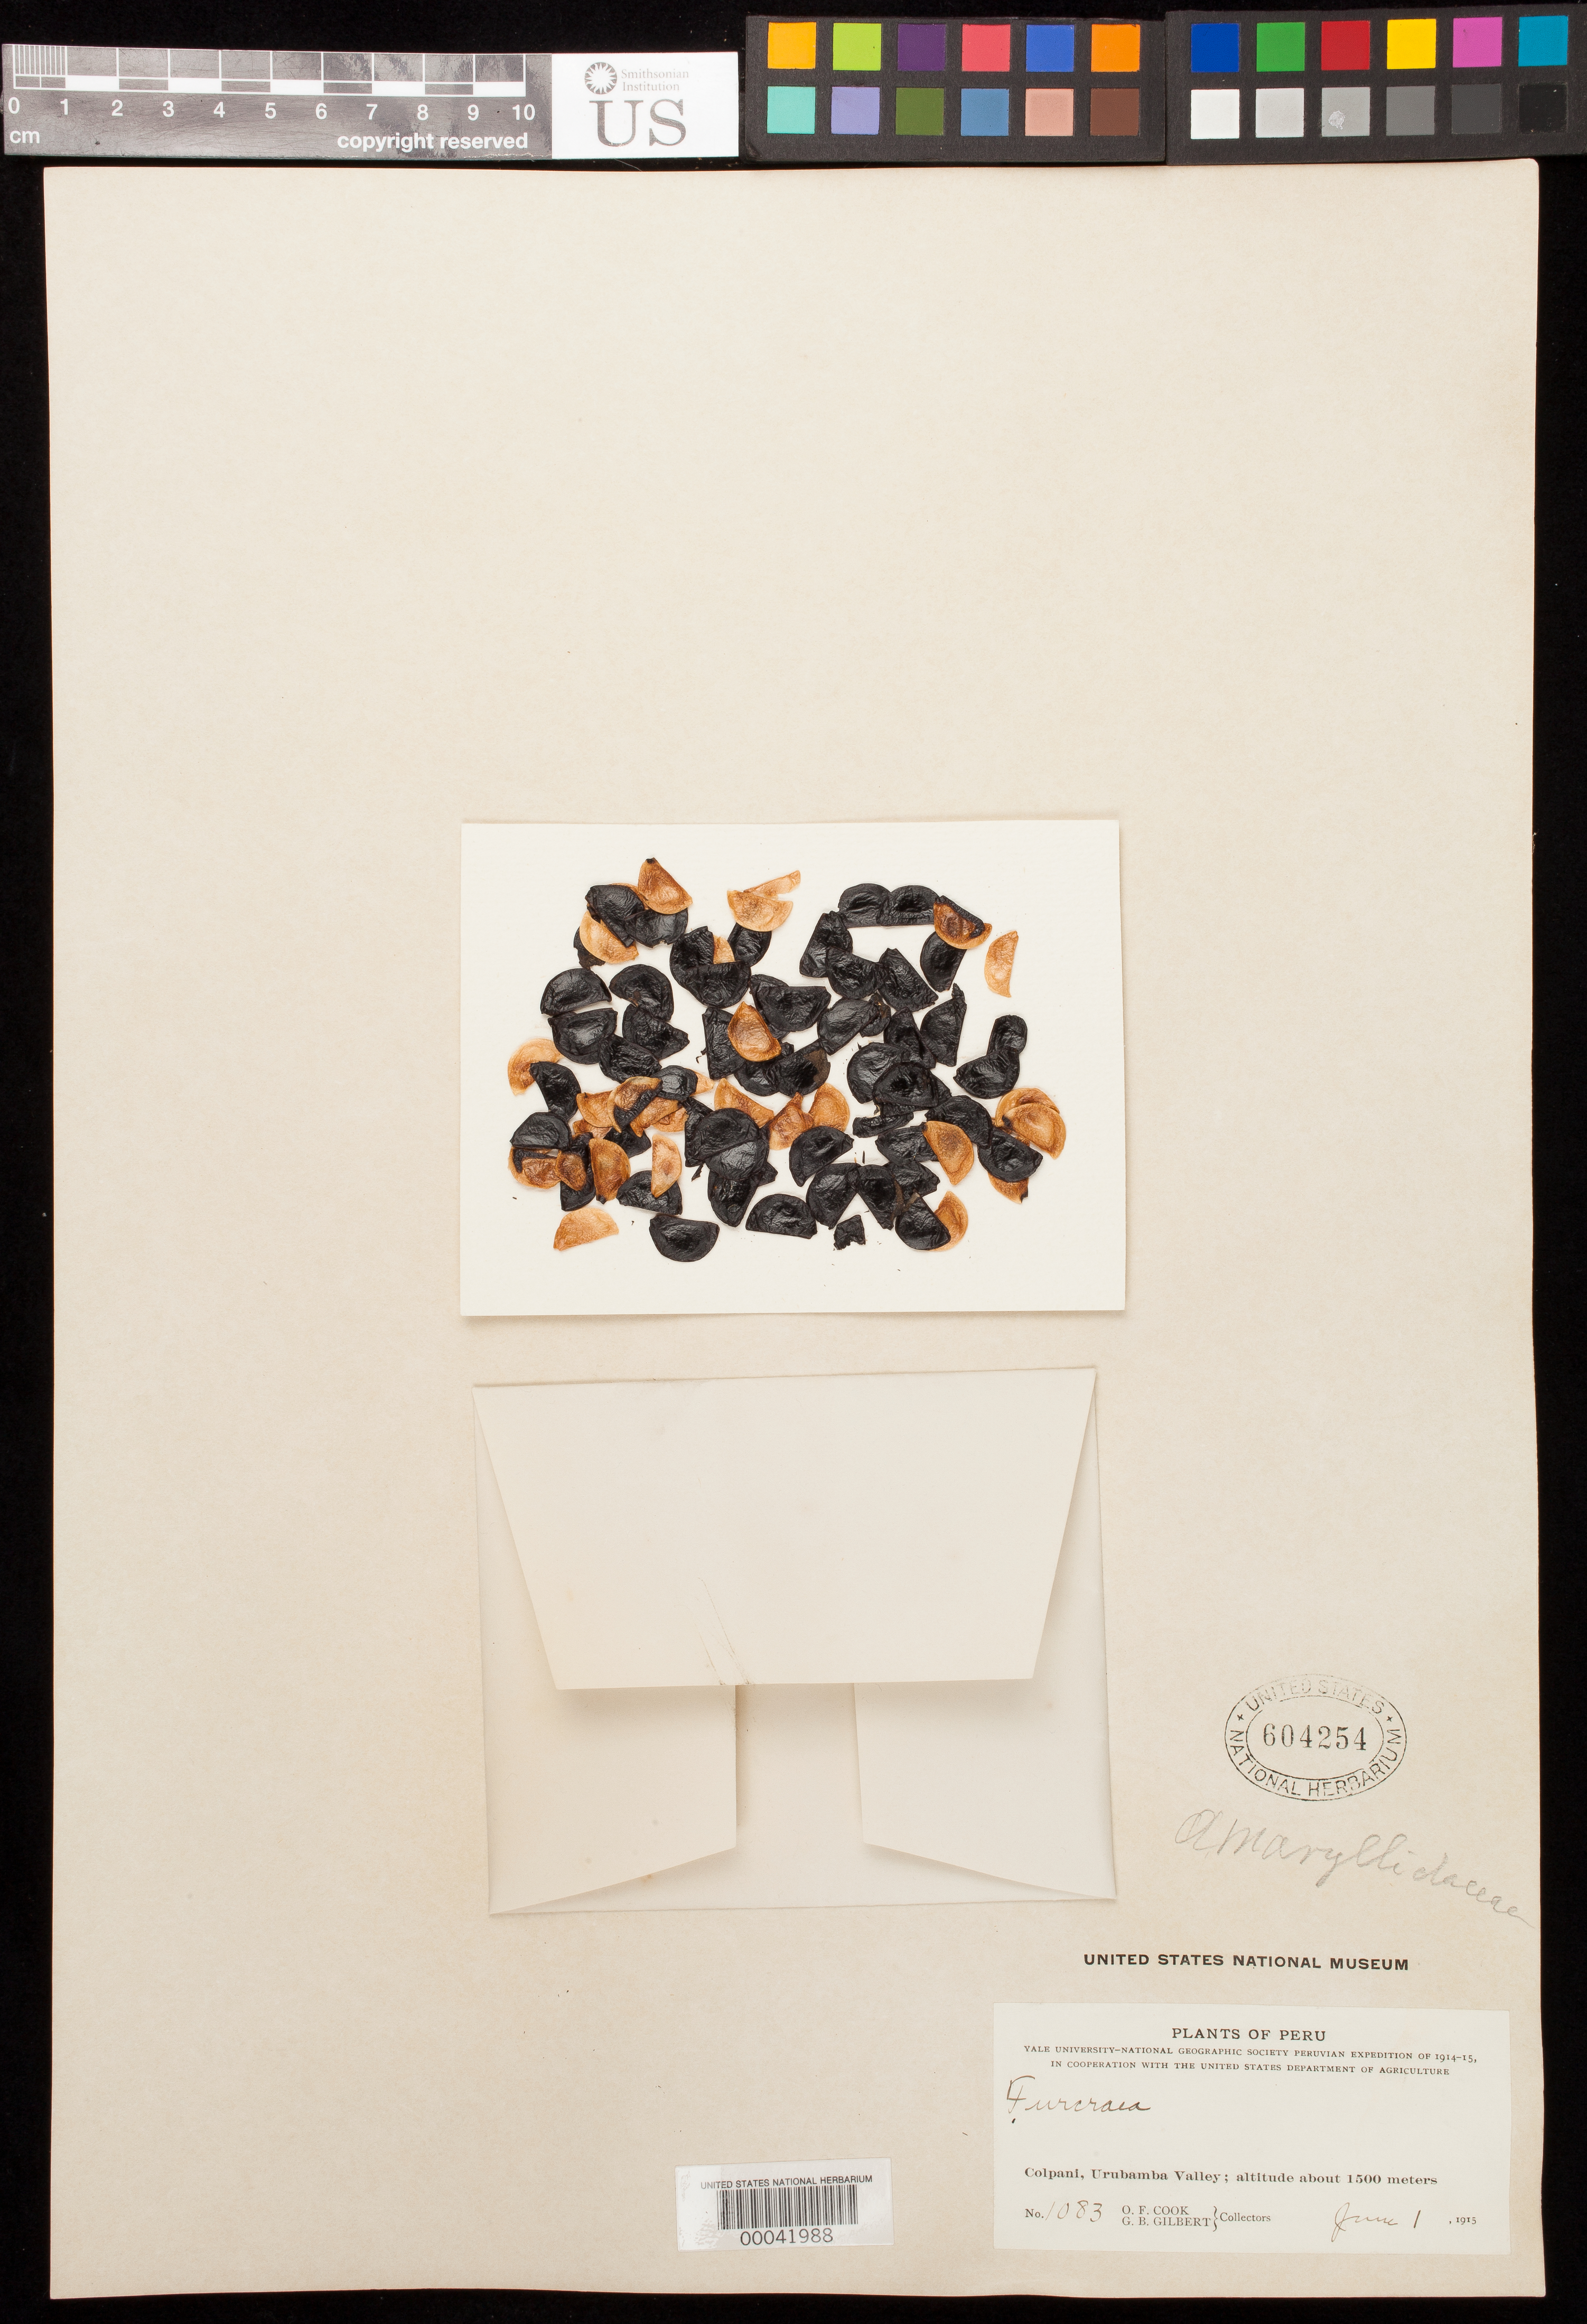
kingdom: Plantae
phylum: Tracheophyta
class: Liliopsida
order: Asparagales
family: Asparagaceae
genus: Furcraea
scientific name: Furcraea sp.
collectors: O. F. Cook & G. B. Gilbert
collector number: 1083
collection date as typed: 01 Jun 1915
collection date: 1915-06-01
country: Peru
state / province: Cusco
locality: Colpani, Urubamba Valley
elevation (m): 1500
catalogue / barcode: US 604254